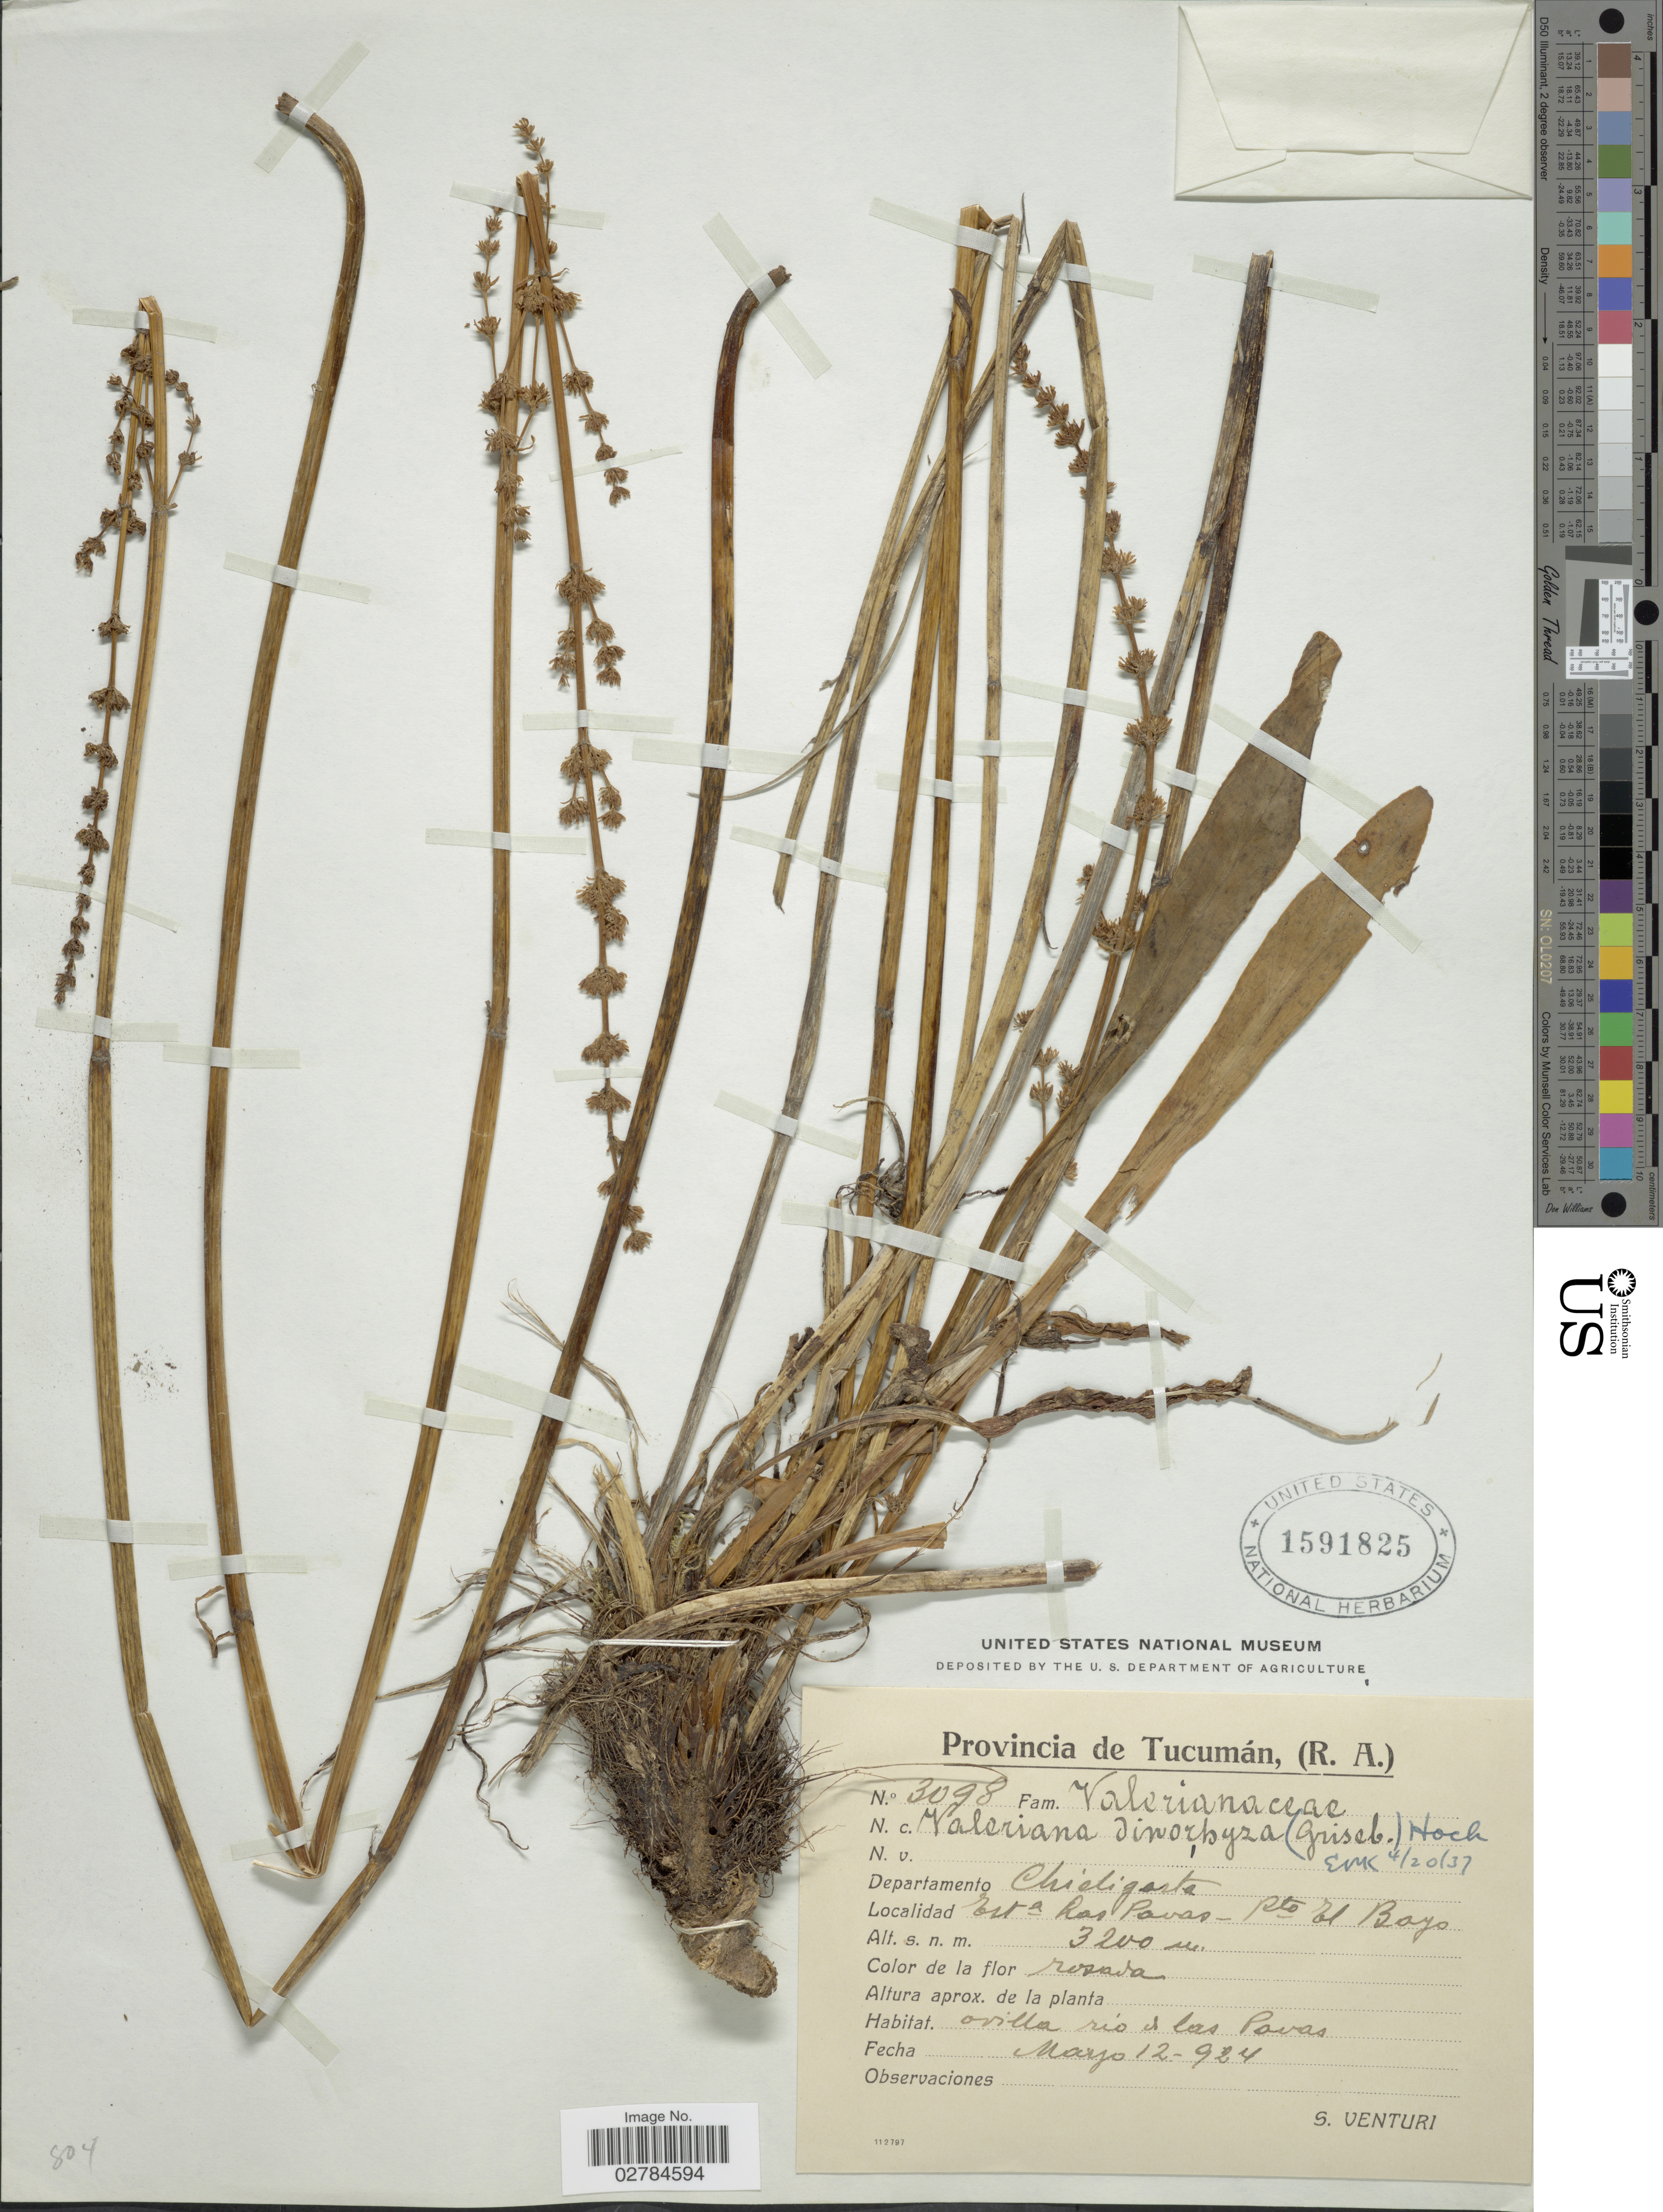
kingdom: Plantae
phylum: Tracheophyta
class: Magnoliopsida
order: Dipsacales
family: Caprifoliaceae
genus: Valeriana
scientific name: Valeriana dinorrhiza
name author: (Griseb.) Höck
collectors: S. Venturi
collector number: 3098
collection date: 1924-03-12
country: Argentina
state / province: Tucuman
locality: Province de Tucumán, (R.A.), Departamento Chicligasta, Esta. Las Pavas - Pto. El Bayo.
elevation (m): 3200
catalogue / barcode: US 1591825